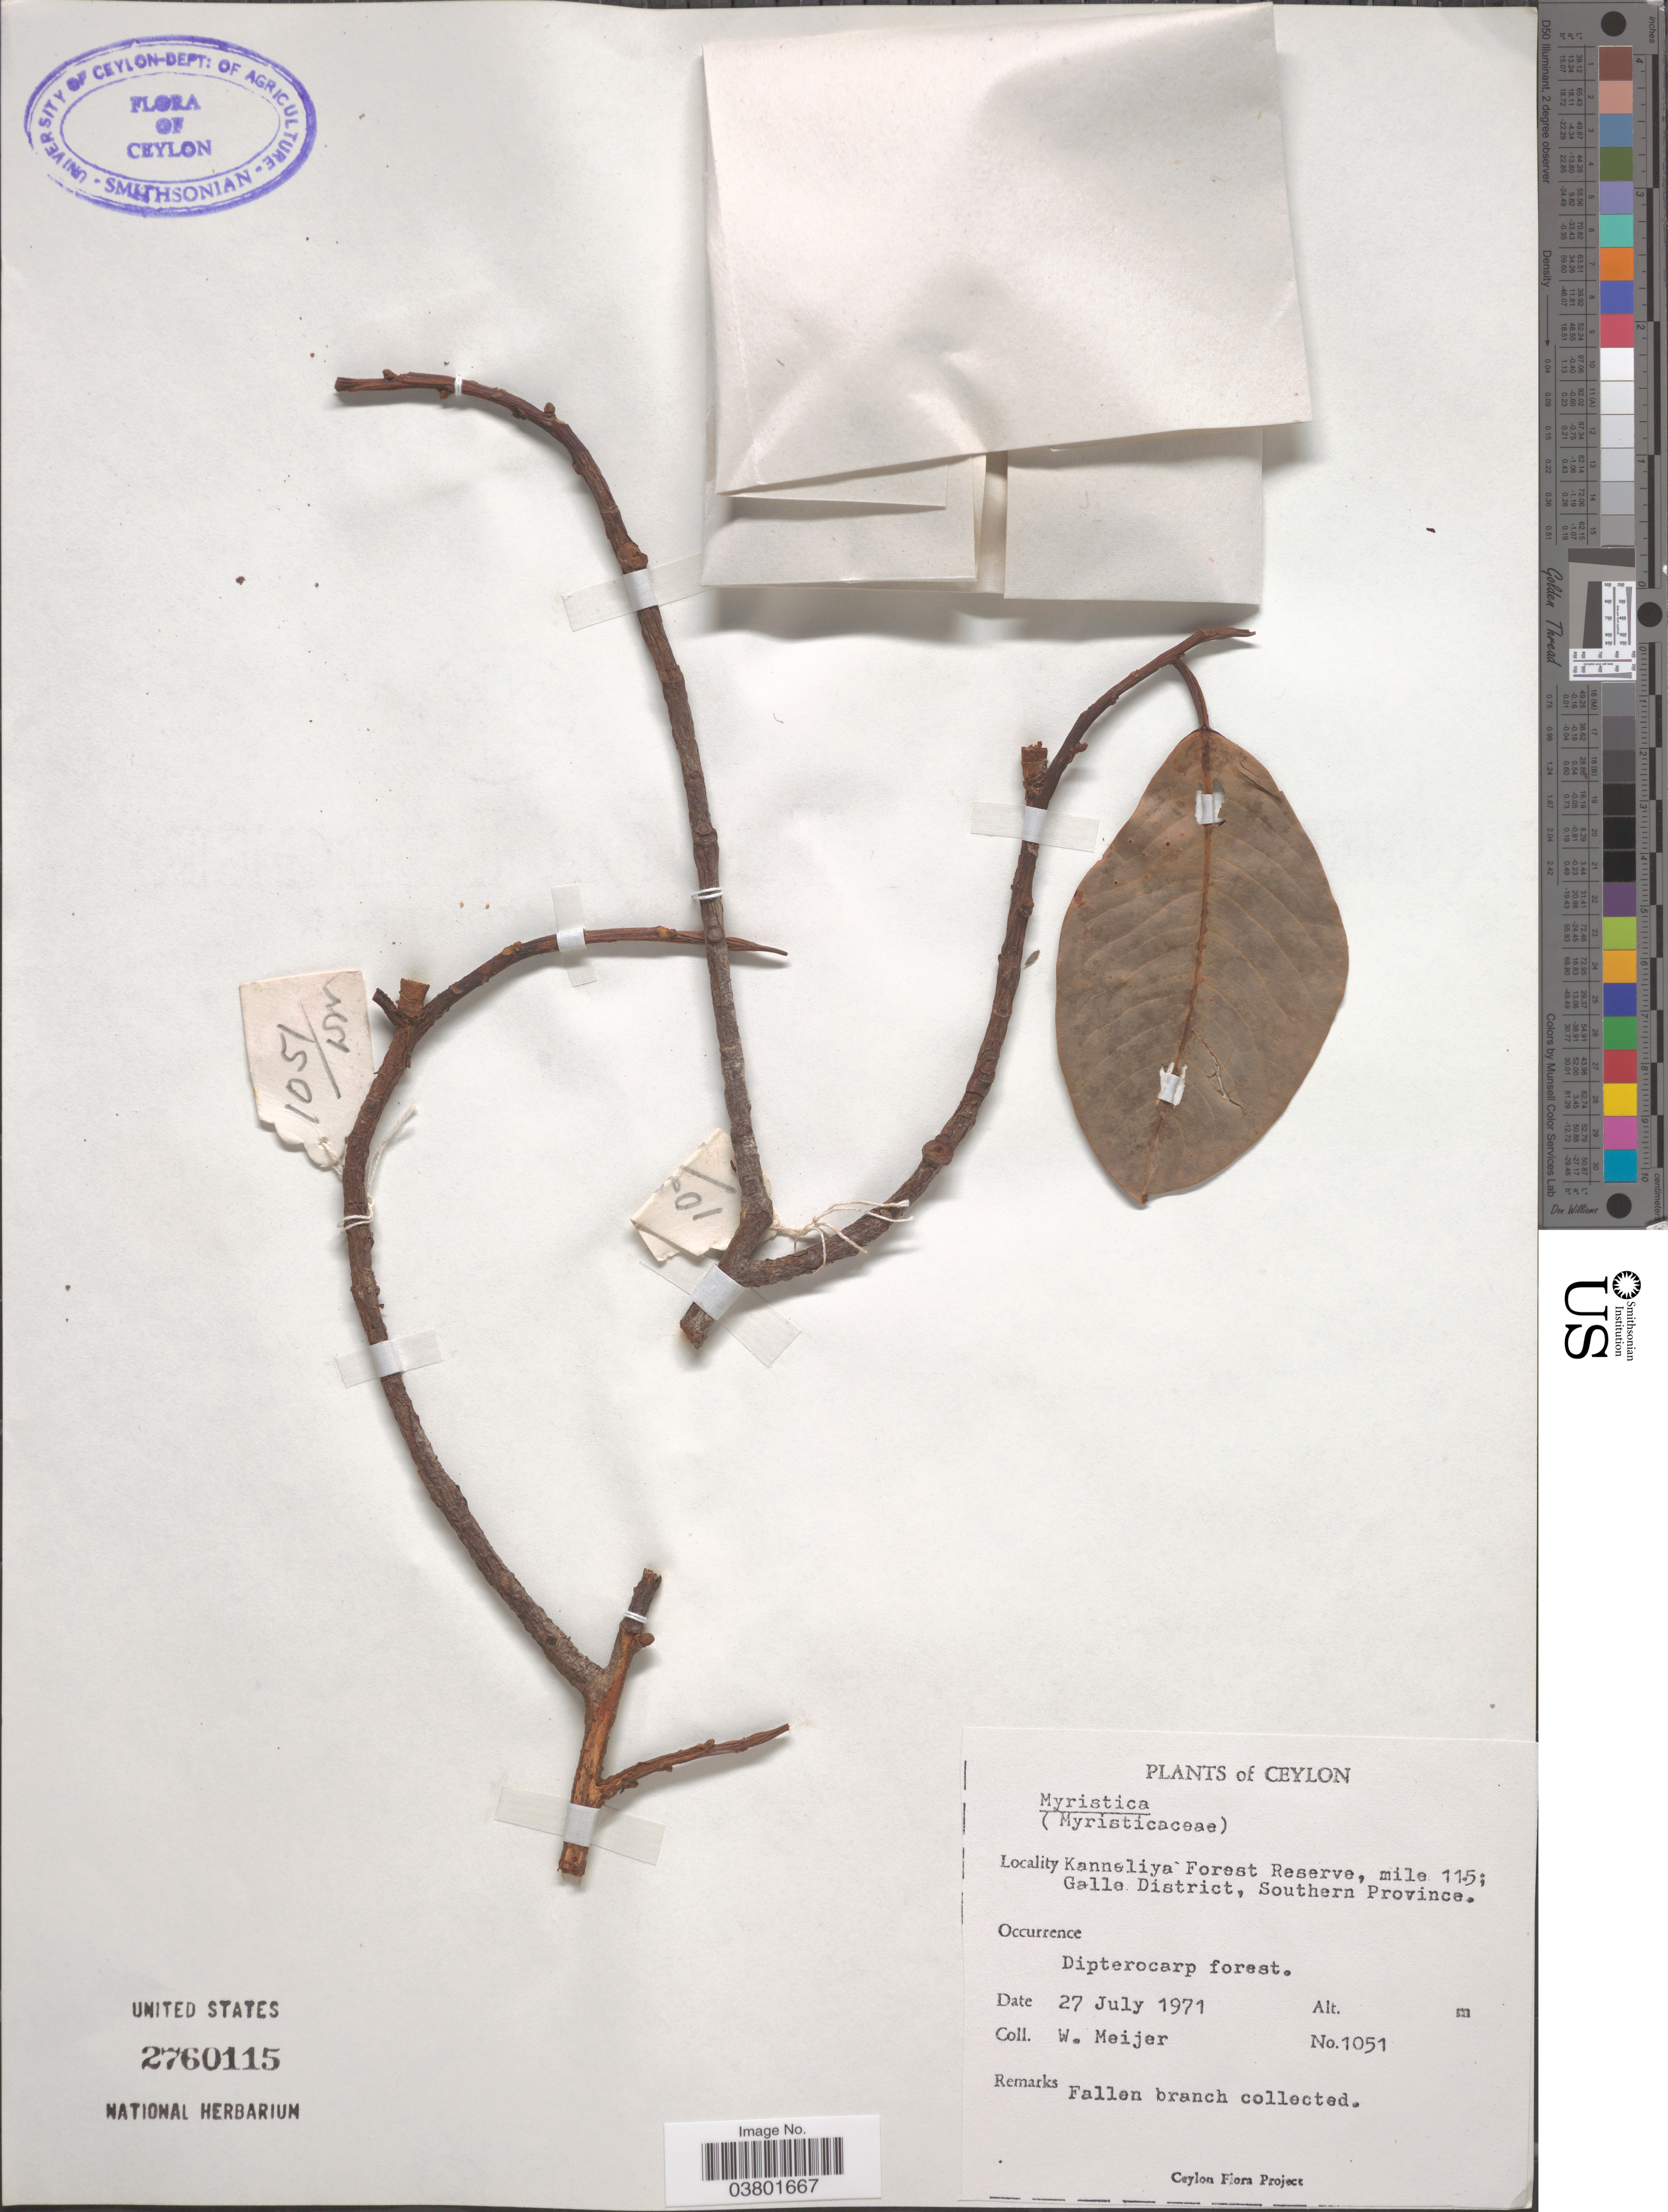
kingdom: Plantae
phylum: Tracheophyta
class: Magnoliopsida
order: Magnoliales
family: Myristicaceae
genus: Myristica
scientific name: Myristica sp.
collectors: W. Meijer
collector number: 1051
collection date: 1971-07-27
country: Sri Lanka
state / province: Southern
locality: Ceylon. Kanneliya Forest Reserve, mile 115; Galle District.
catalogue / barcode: US 2760115